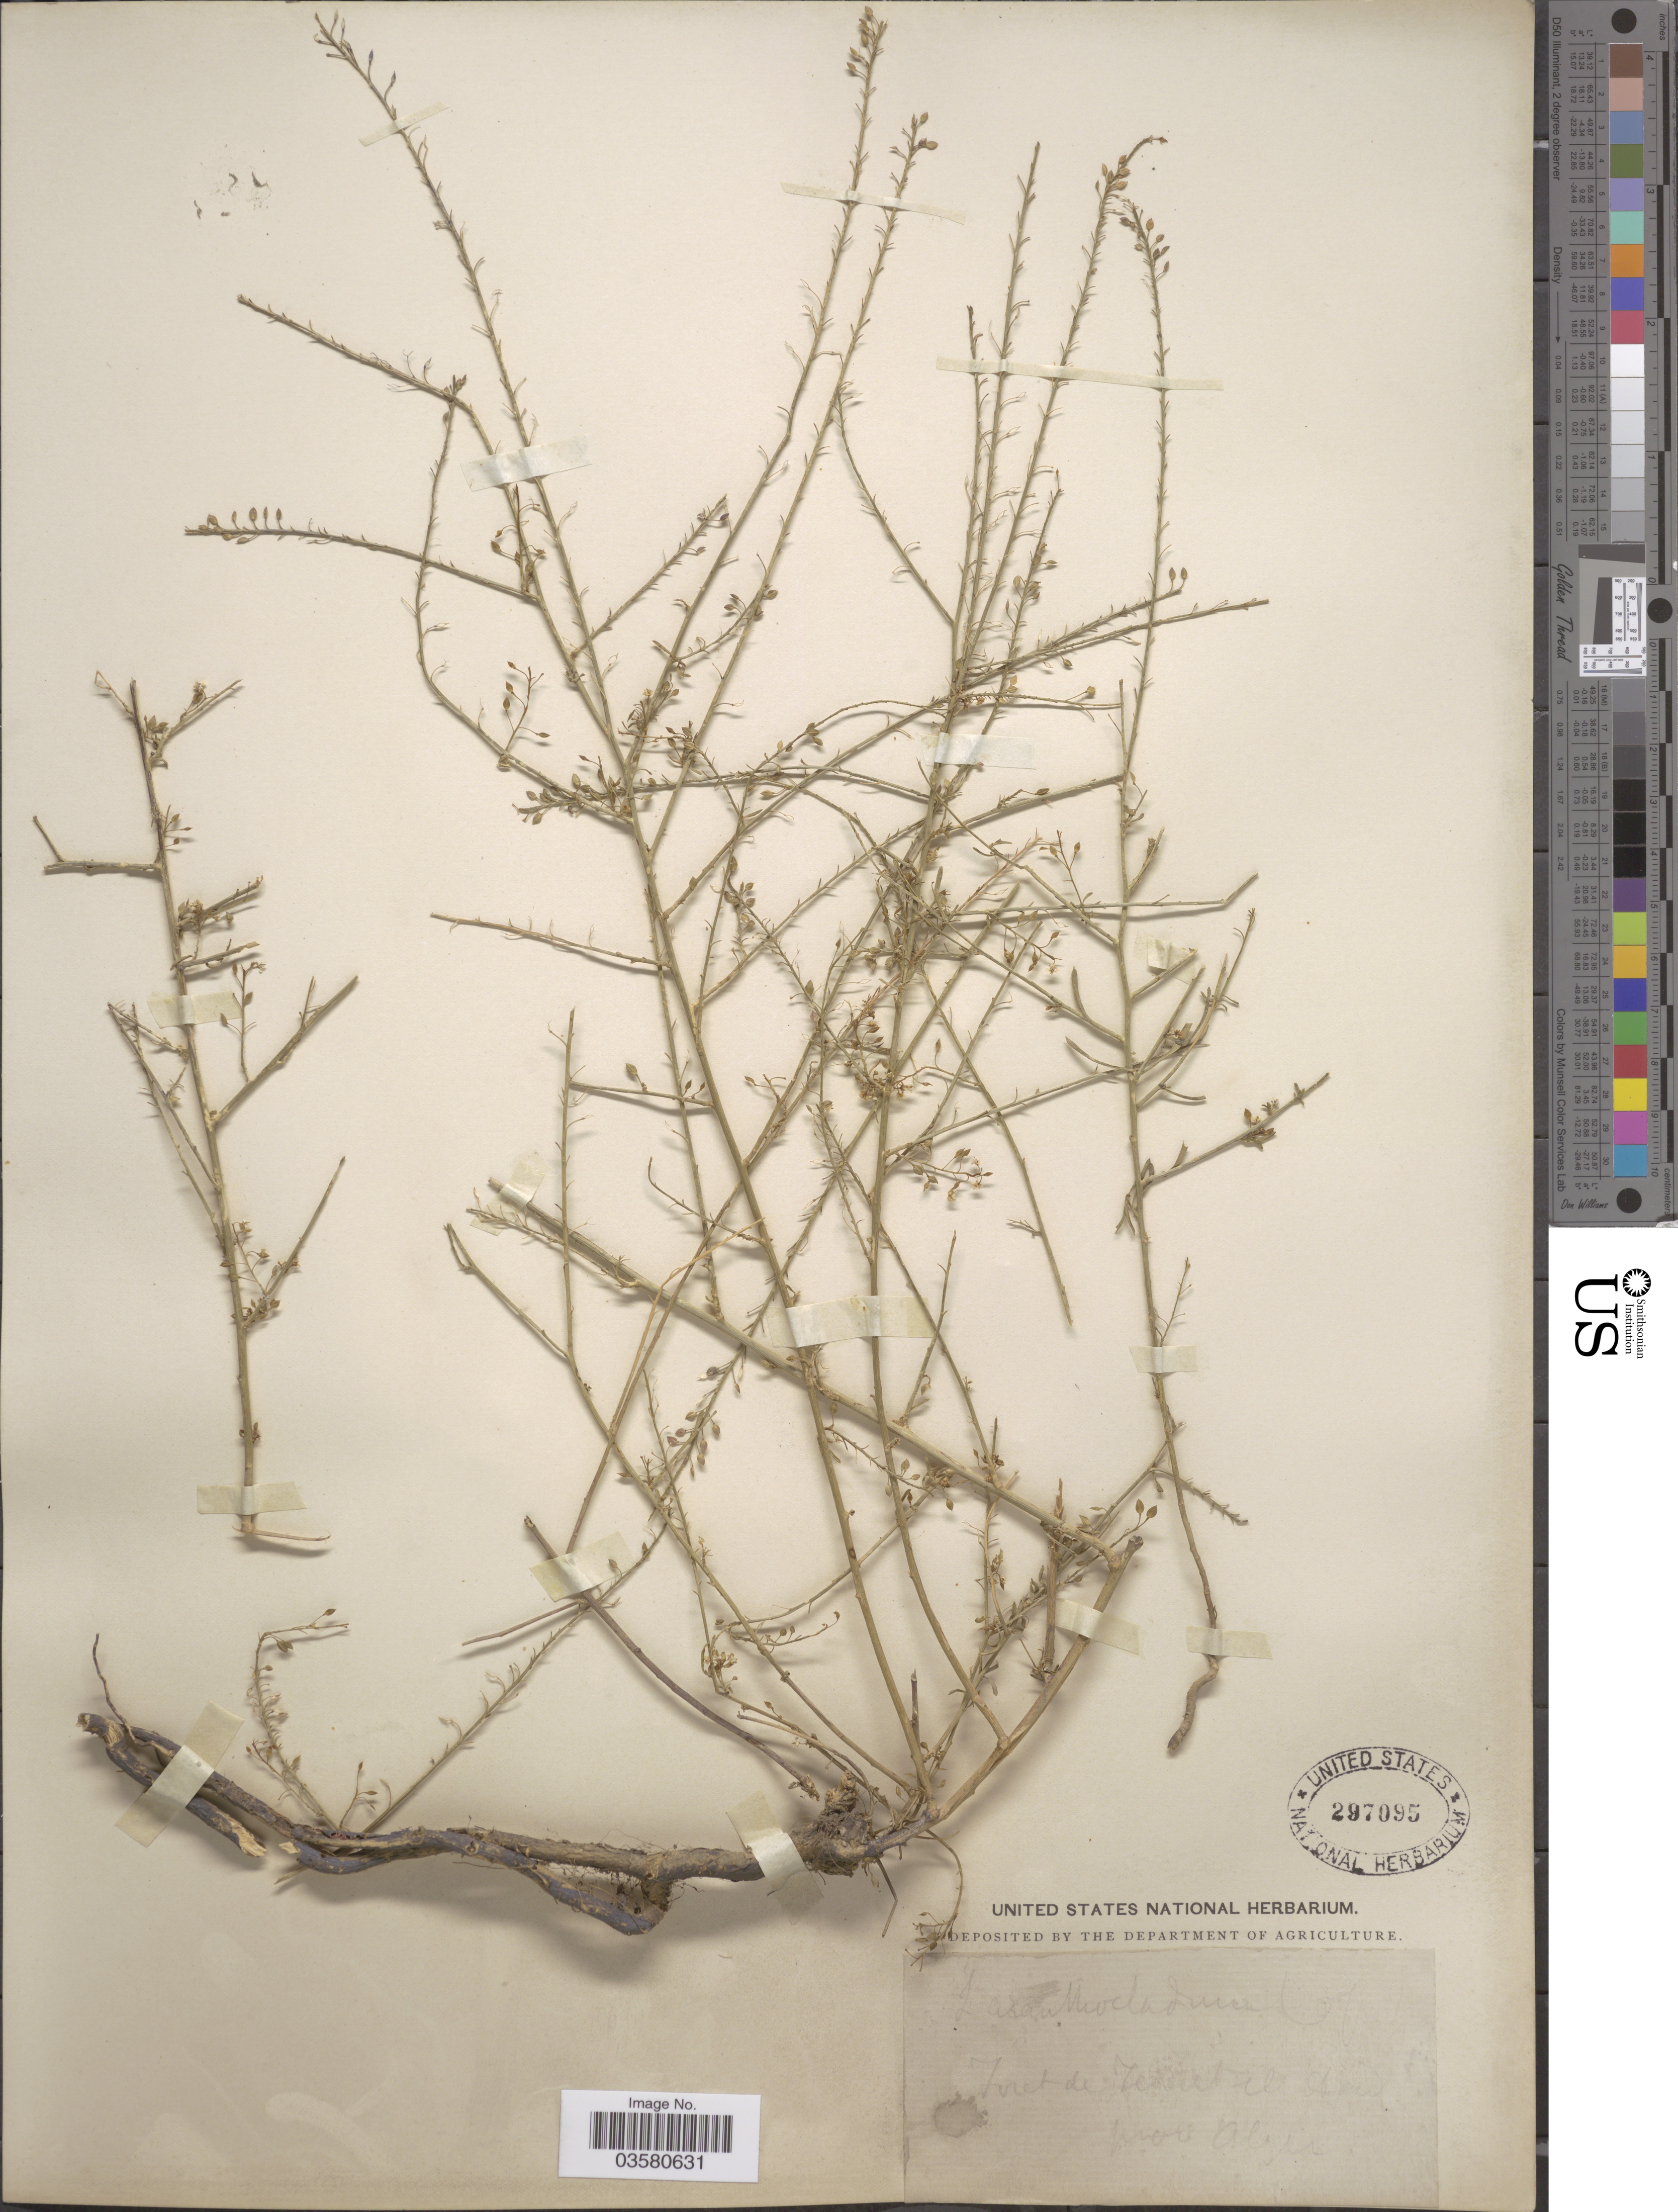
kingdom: Plantae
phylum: Tracheophyta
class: Magnoliopsida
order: Brassicales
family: Brassicaceae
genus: Lepidium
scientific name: Lepidium acanthocladum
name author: Coss. & Durieu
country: Algeria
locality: Foret de [illegible text]. Prov. Alger.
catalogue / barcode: US 297095